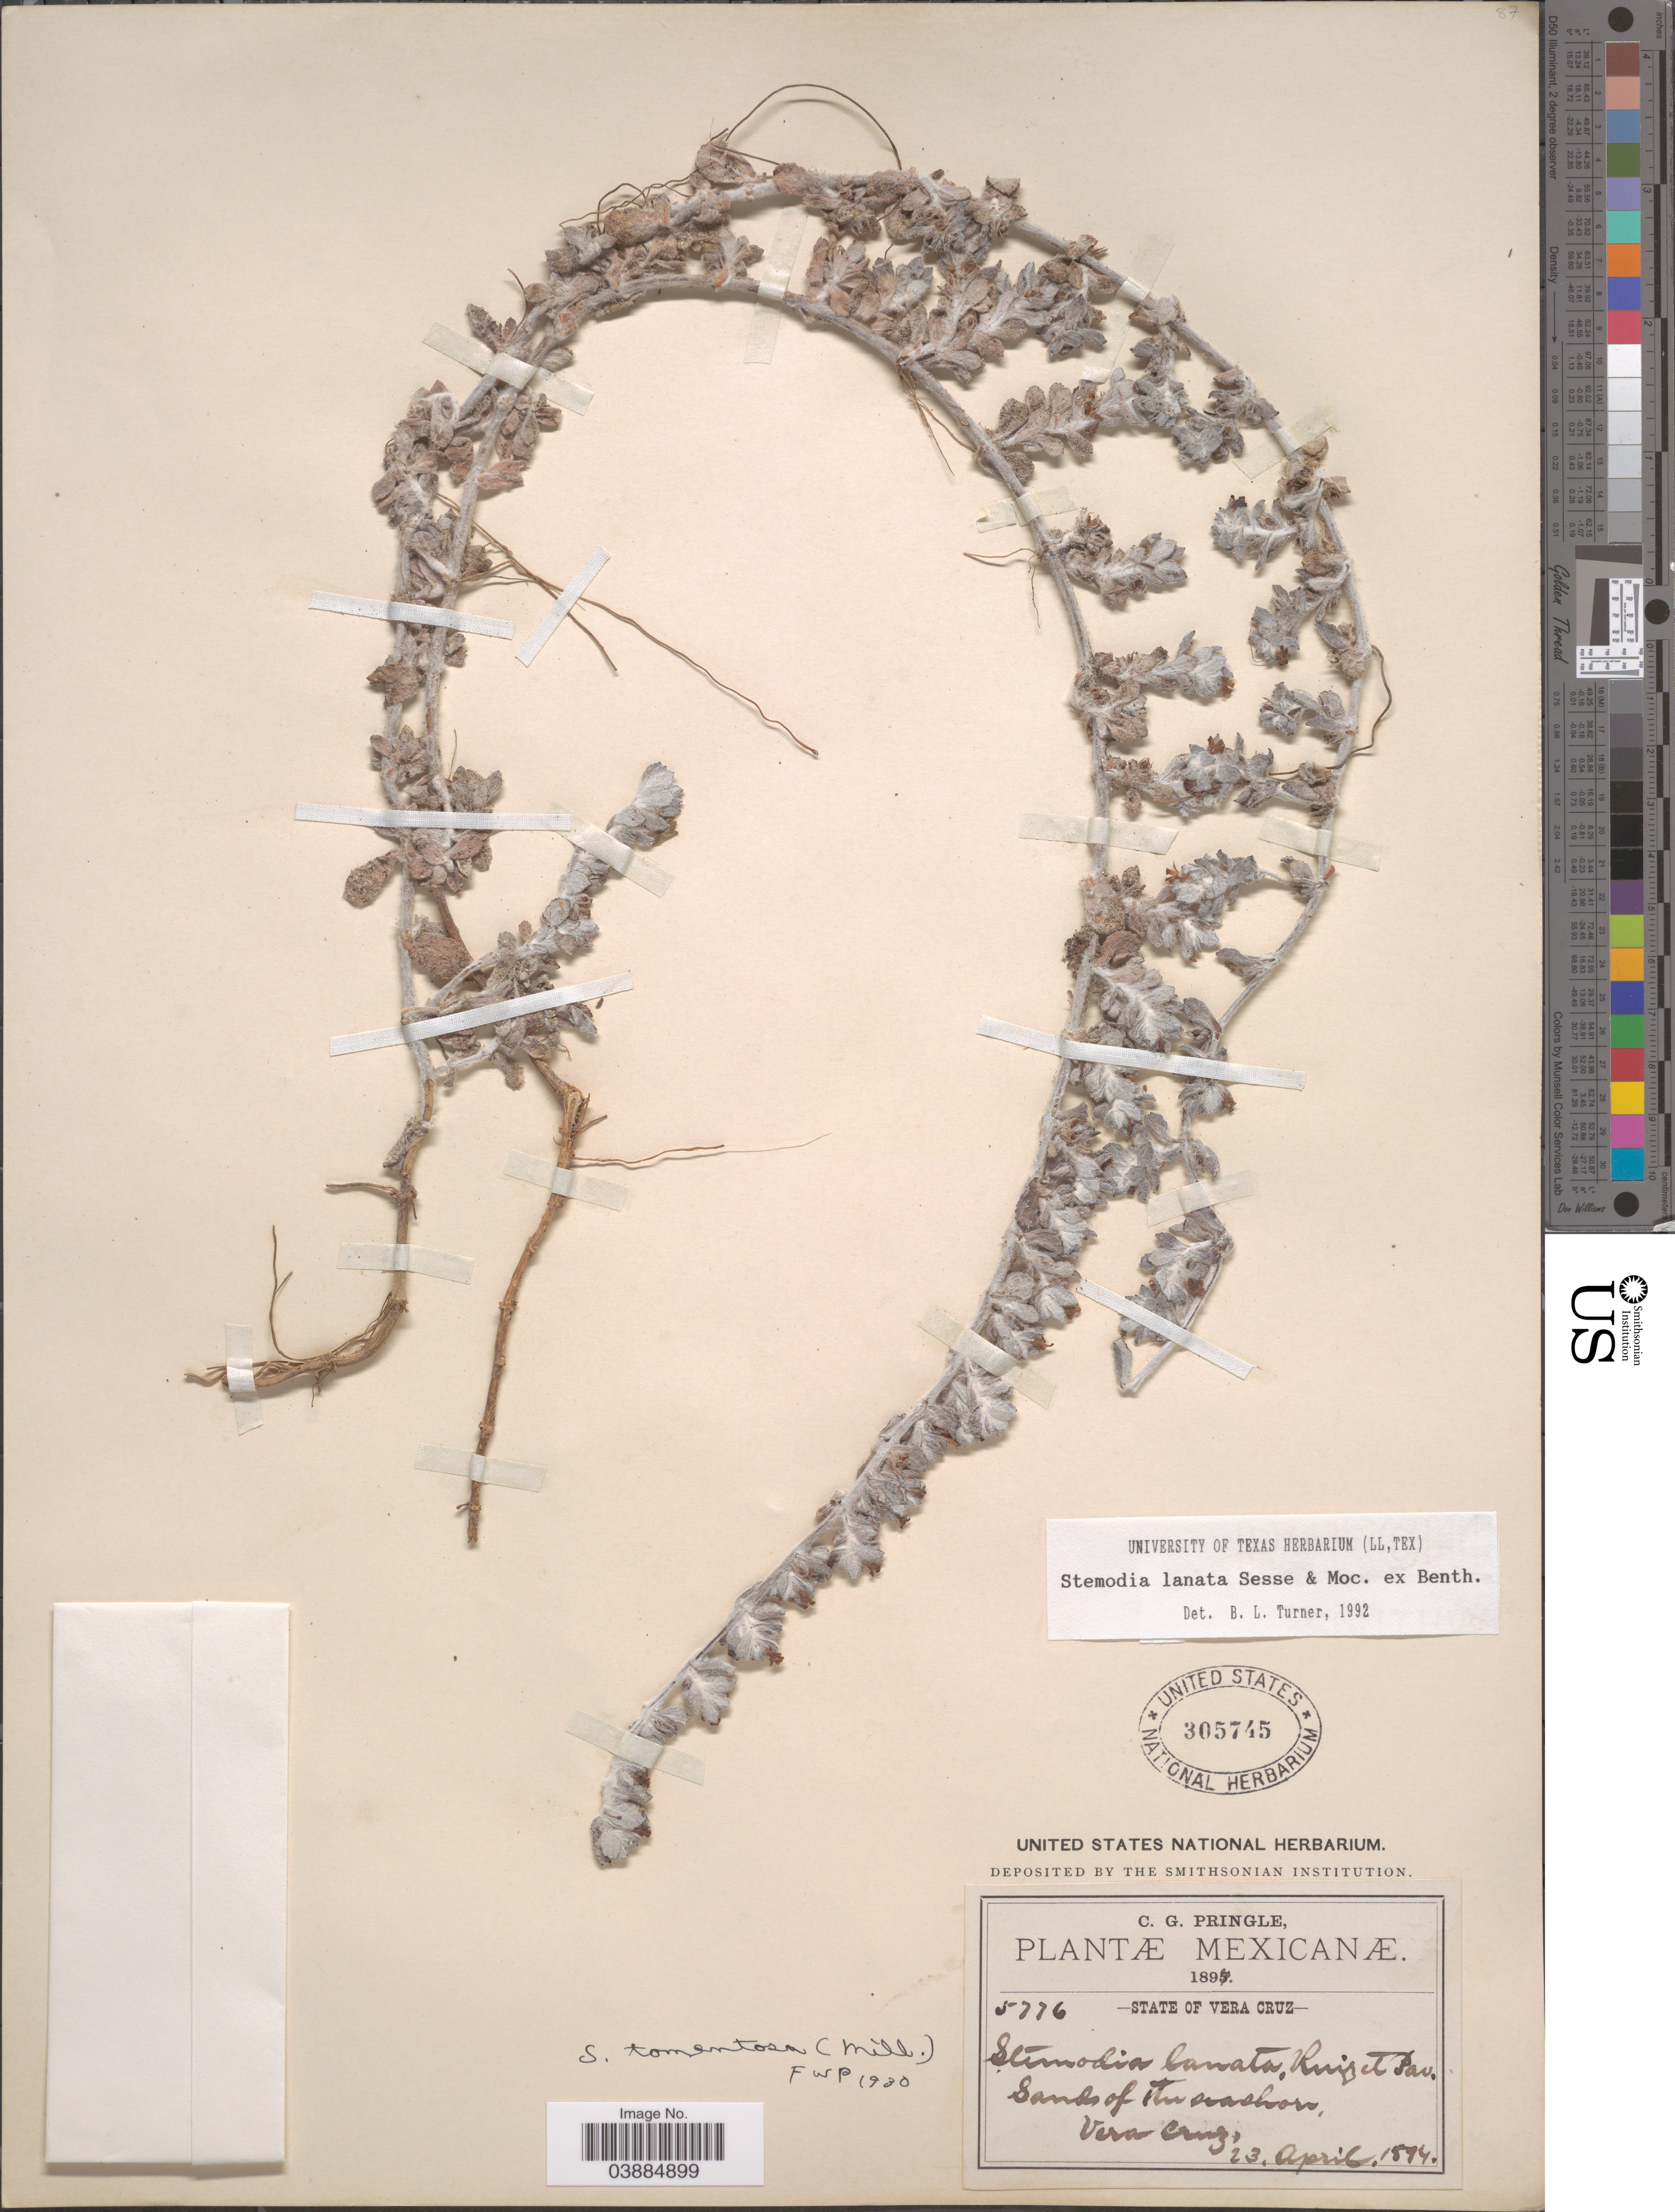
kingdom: Plantae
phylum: Tracheophyta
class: Magnoliopsida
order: Lamiales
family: Plantaginaceae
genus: Stemodia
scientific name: Stemodia lanata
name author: Sessé & Moc. ex Benth.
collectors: C. G. Pringle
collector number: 5776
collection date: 1894-04-23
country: Mexico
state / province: Veracruz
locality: State of Vera Cruz. Sand of the seashore, Vera Cruz.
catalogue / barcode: US 305745